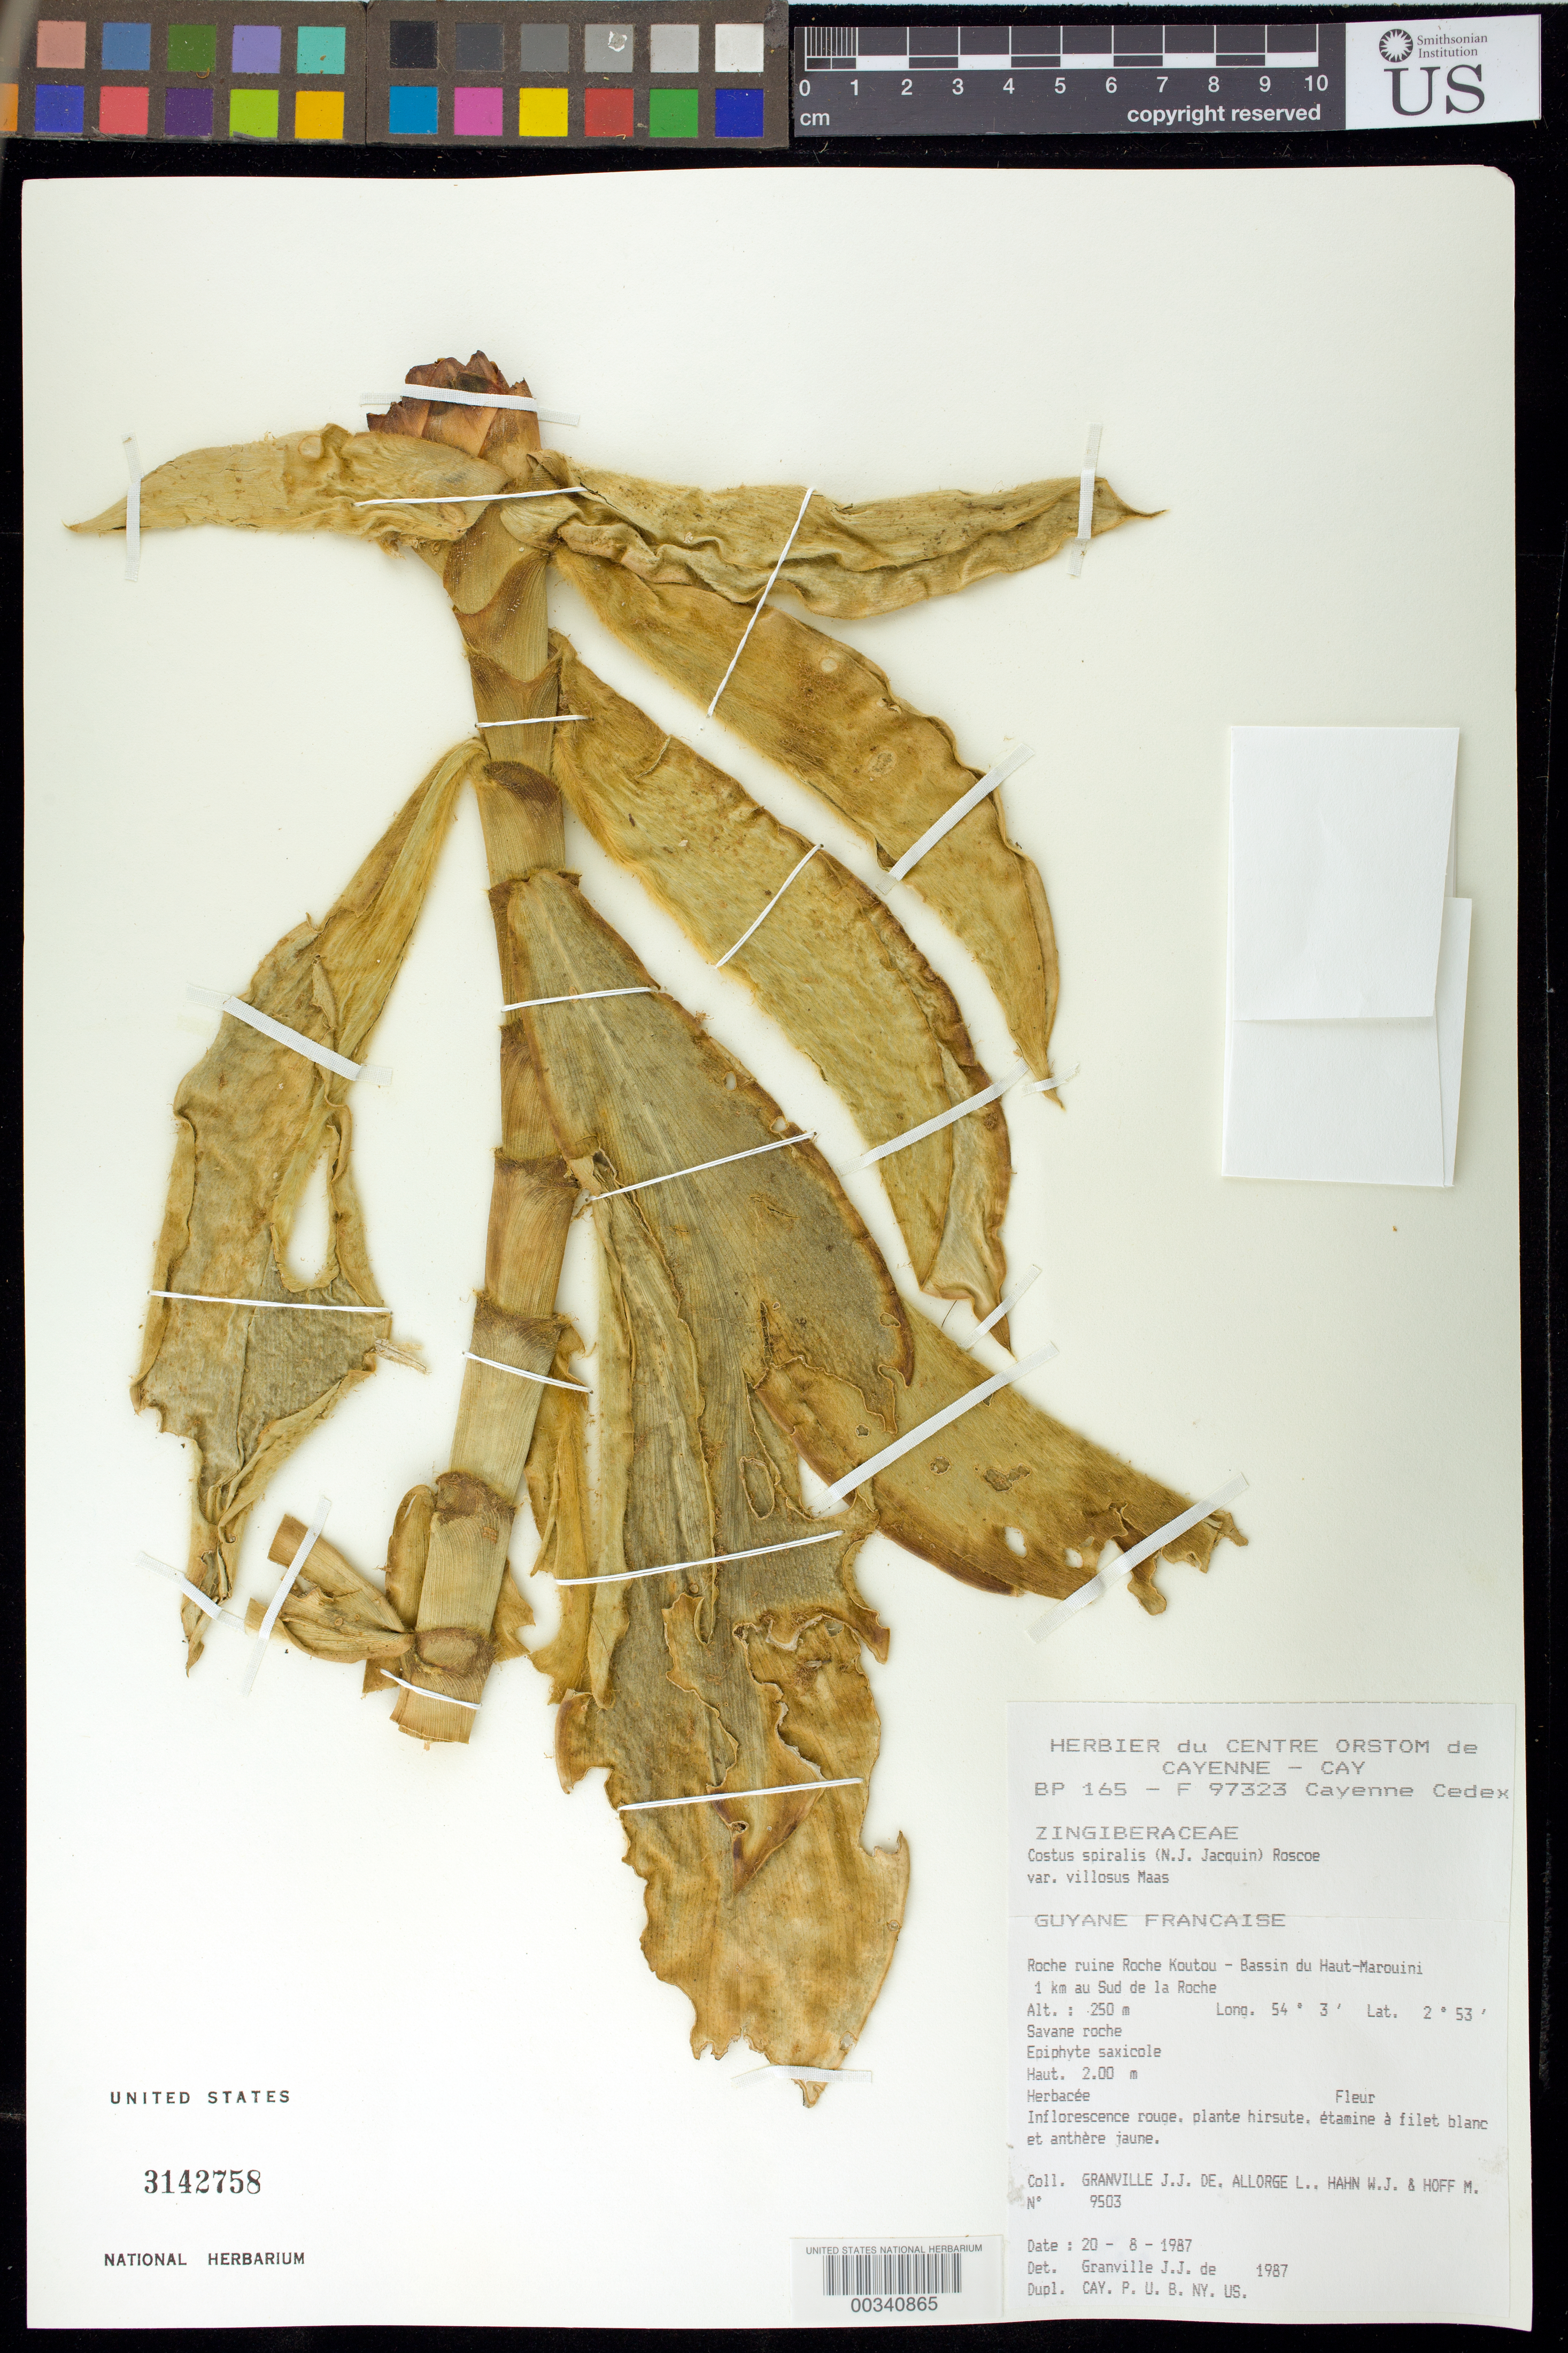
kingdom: Plantae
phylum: Tracheophyta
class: Liliopsida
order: Zingiberales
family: Costaceae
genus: Costus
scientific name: Costus spiralis var. villosus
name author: Maas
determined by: Granville, J. J. de, (CAY), Institut de Recherche pour le Developpement (IRD) (FRENCH GUIANA)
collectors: J.-J. de Granville, L. Allorge, W. J. Hahn & M. Hoff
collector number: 9503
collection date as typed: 20 Aug 1987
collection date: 1987-08-20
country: French Guiana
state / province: Saint-Laurent-du-Maroni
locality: Roche ruine roche koutou - bassin du haut-marouini 1 km au sud de la roche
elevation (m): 250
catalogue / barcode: US 3142758